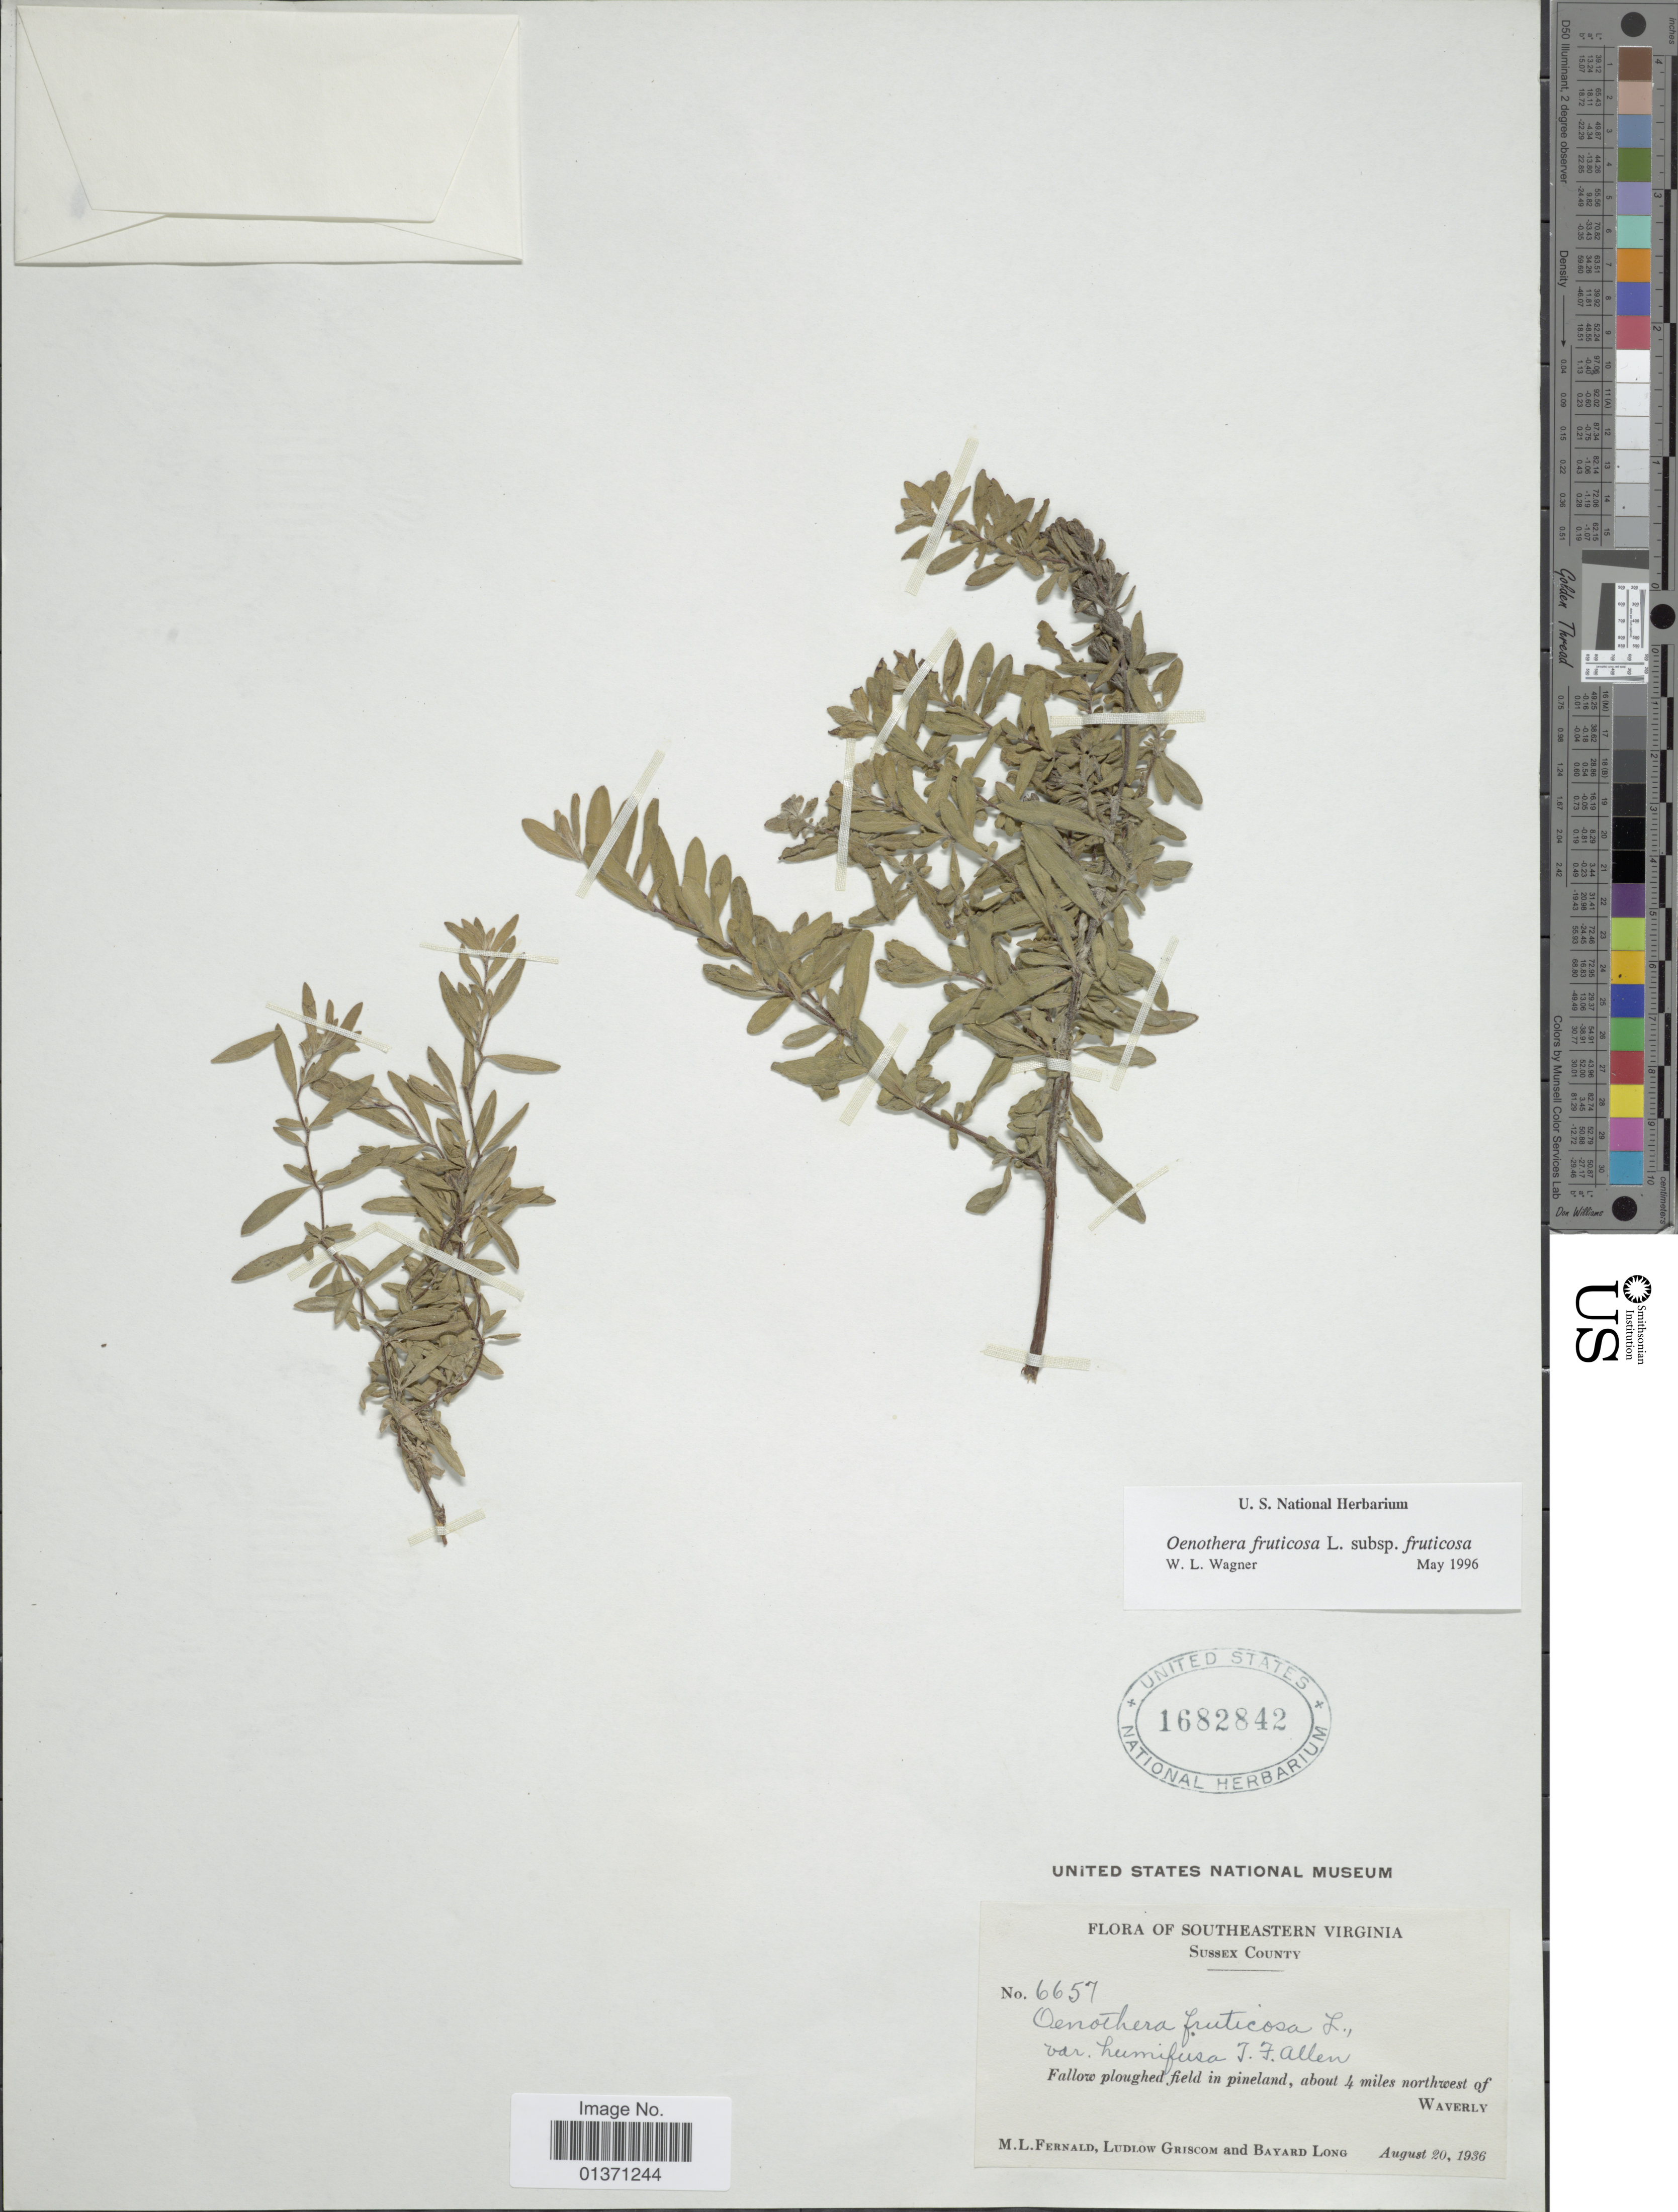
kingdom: Plantae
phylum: Tracheophyta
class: Magnoliopsida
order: Myrtales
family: Onagraceae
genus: Oenothera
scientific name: Oenothera fruticosa subsp. fruticosa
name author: L.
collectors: M. L. Fernald, L. Griscom & B. Long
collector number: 6657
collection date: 1936-08-20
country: United States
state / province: Virginia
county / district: Sussex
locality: Southeastern Virginia, Sussex County, fallow ploughed field in pineland, about 4 miles northwest of Waverly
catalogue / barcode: US 1682842